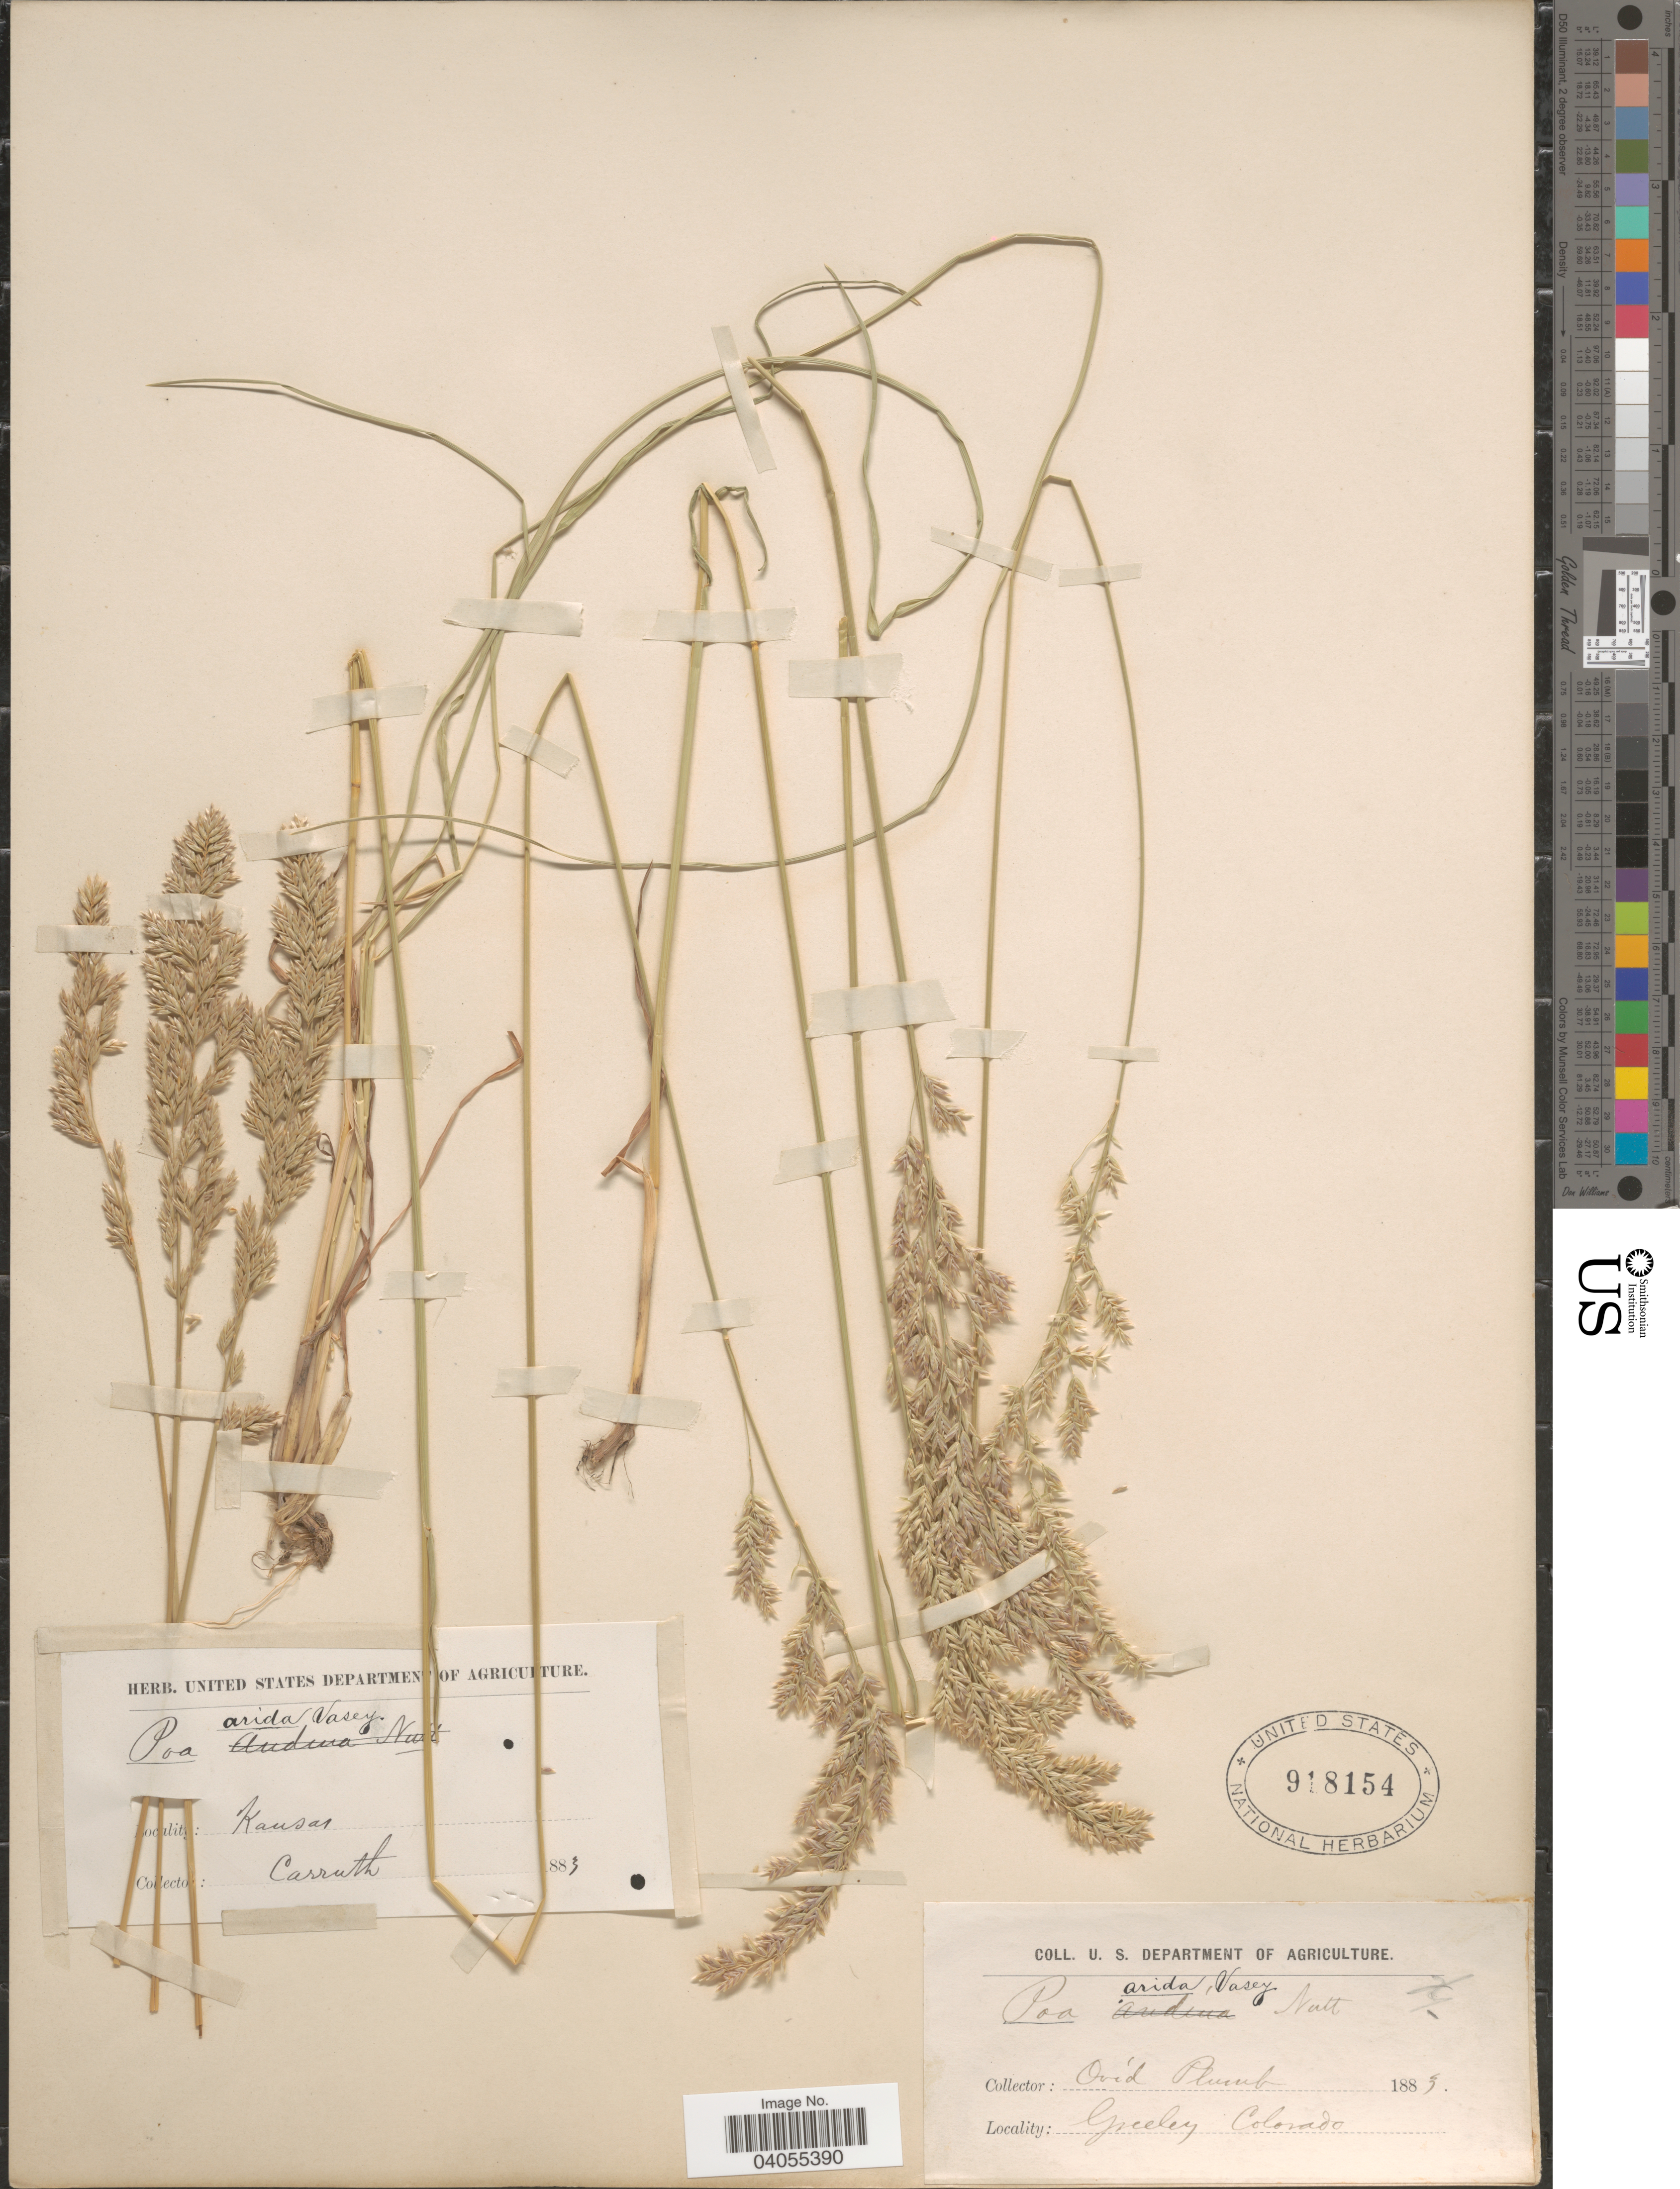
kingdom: Plantae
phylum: Tracheophyta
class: Liliopsida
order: Poales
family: Poaceae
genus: Poa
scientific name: Poa arida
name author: Vasey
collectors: Carruth.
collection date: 1883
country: United States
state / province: Kansas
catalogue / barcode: US 918154-2